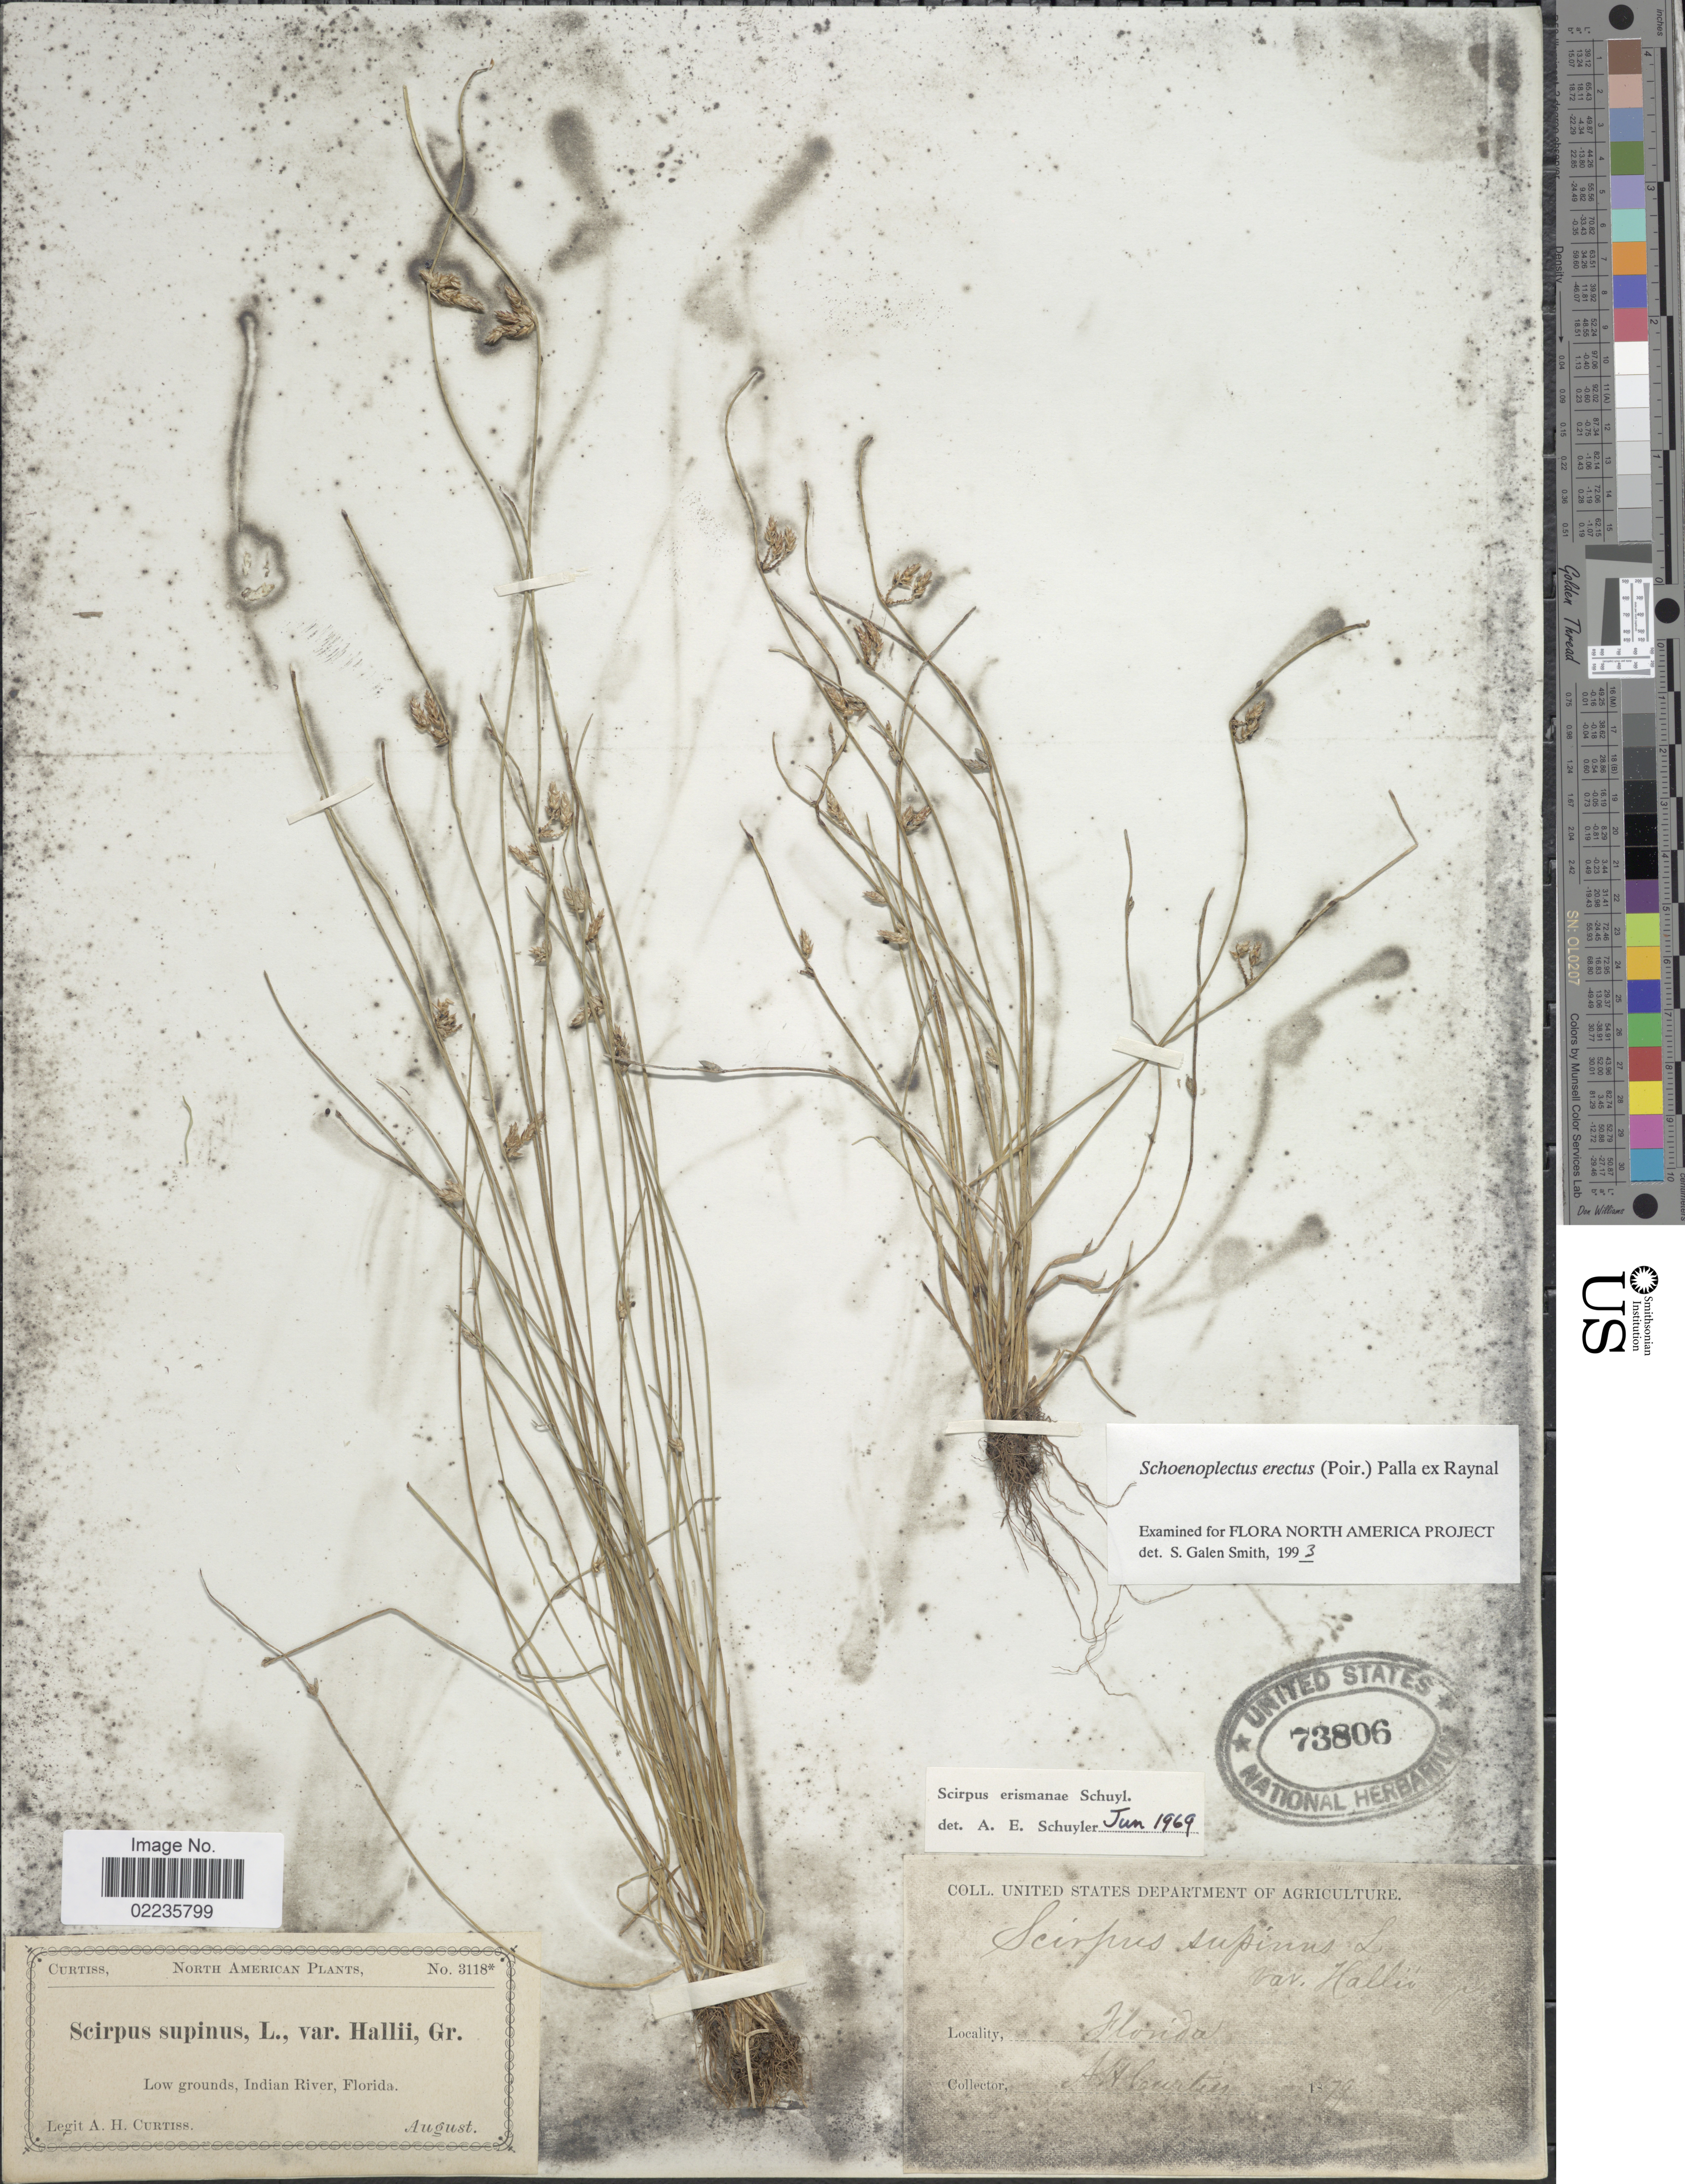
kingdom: Plantae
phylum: Tracheophyta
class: Liliopsida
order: Poales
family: Cyperaceae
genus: Schoenoplectus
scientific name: Schoenoplectus erectus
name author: (Poir.) Palla ex J. Raynal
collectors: A. H. Curtiss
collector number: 3118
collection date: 1879-08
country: United States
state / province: Florida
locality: Low grounds, Indian River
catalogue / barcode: US 73806